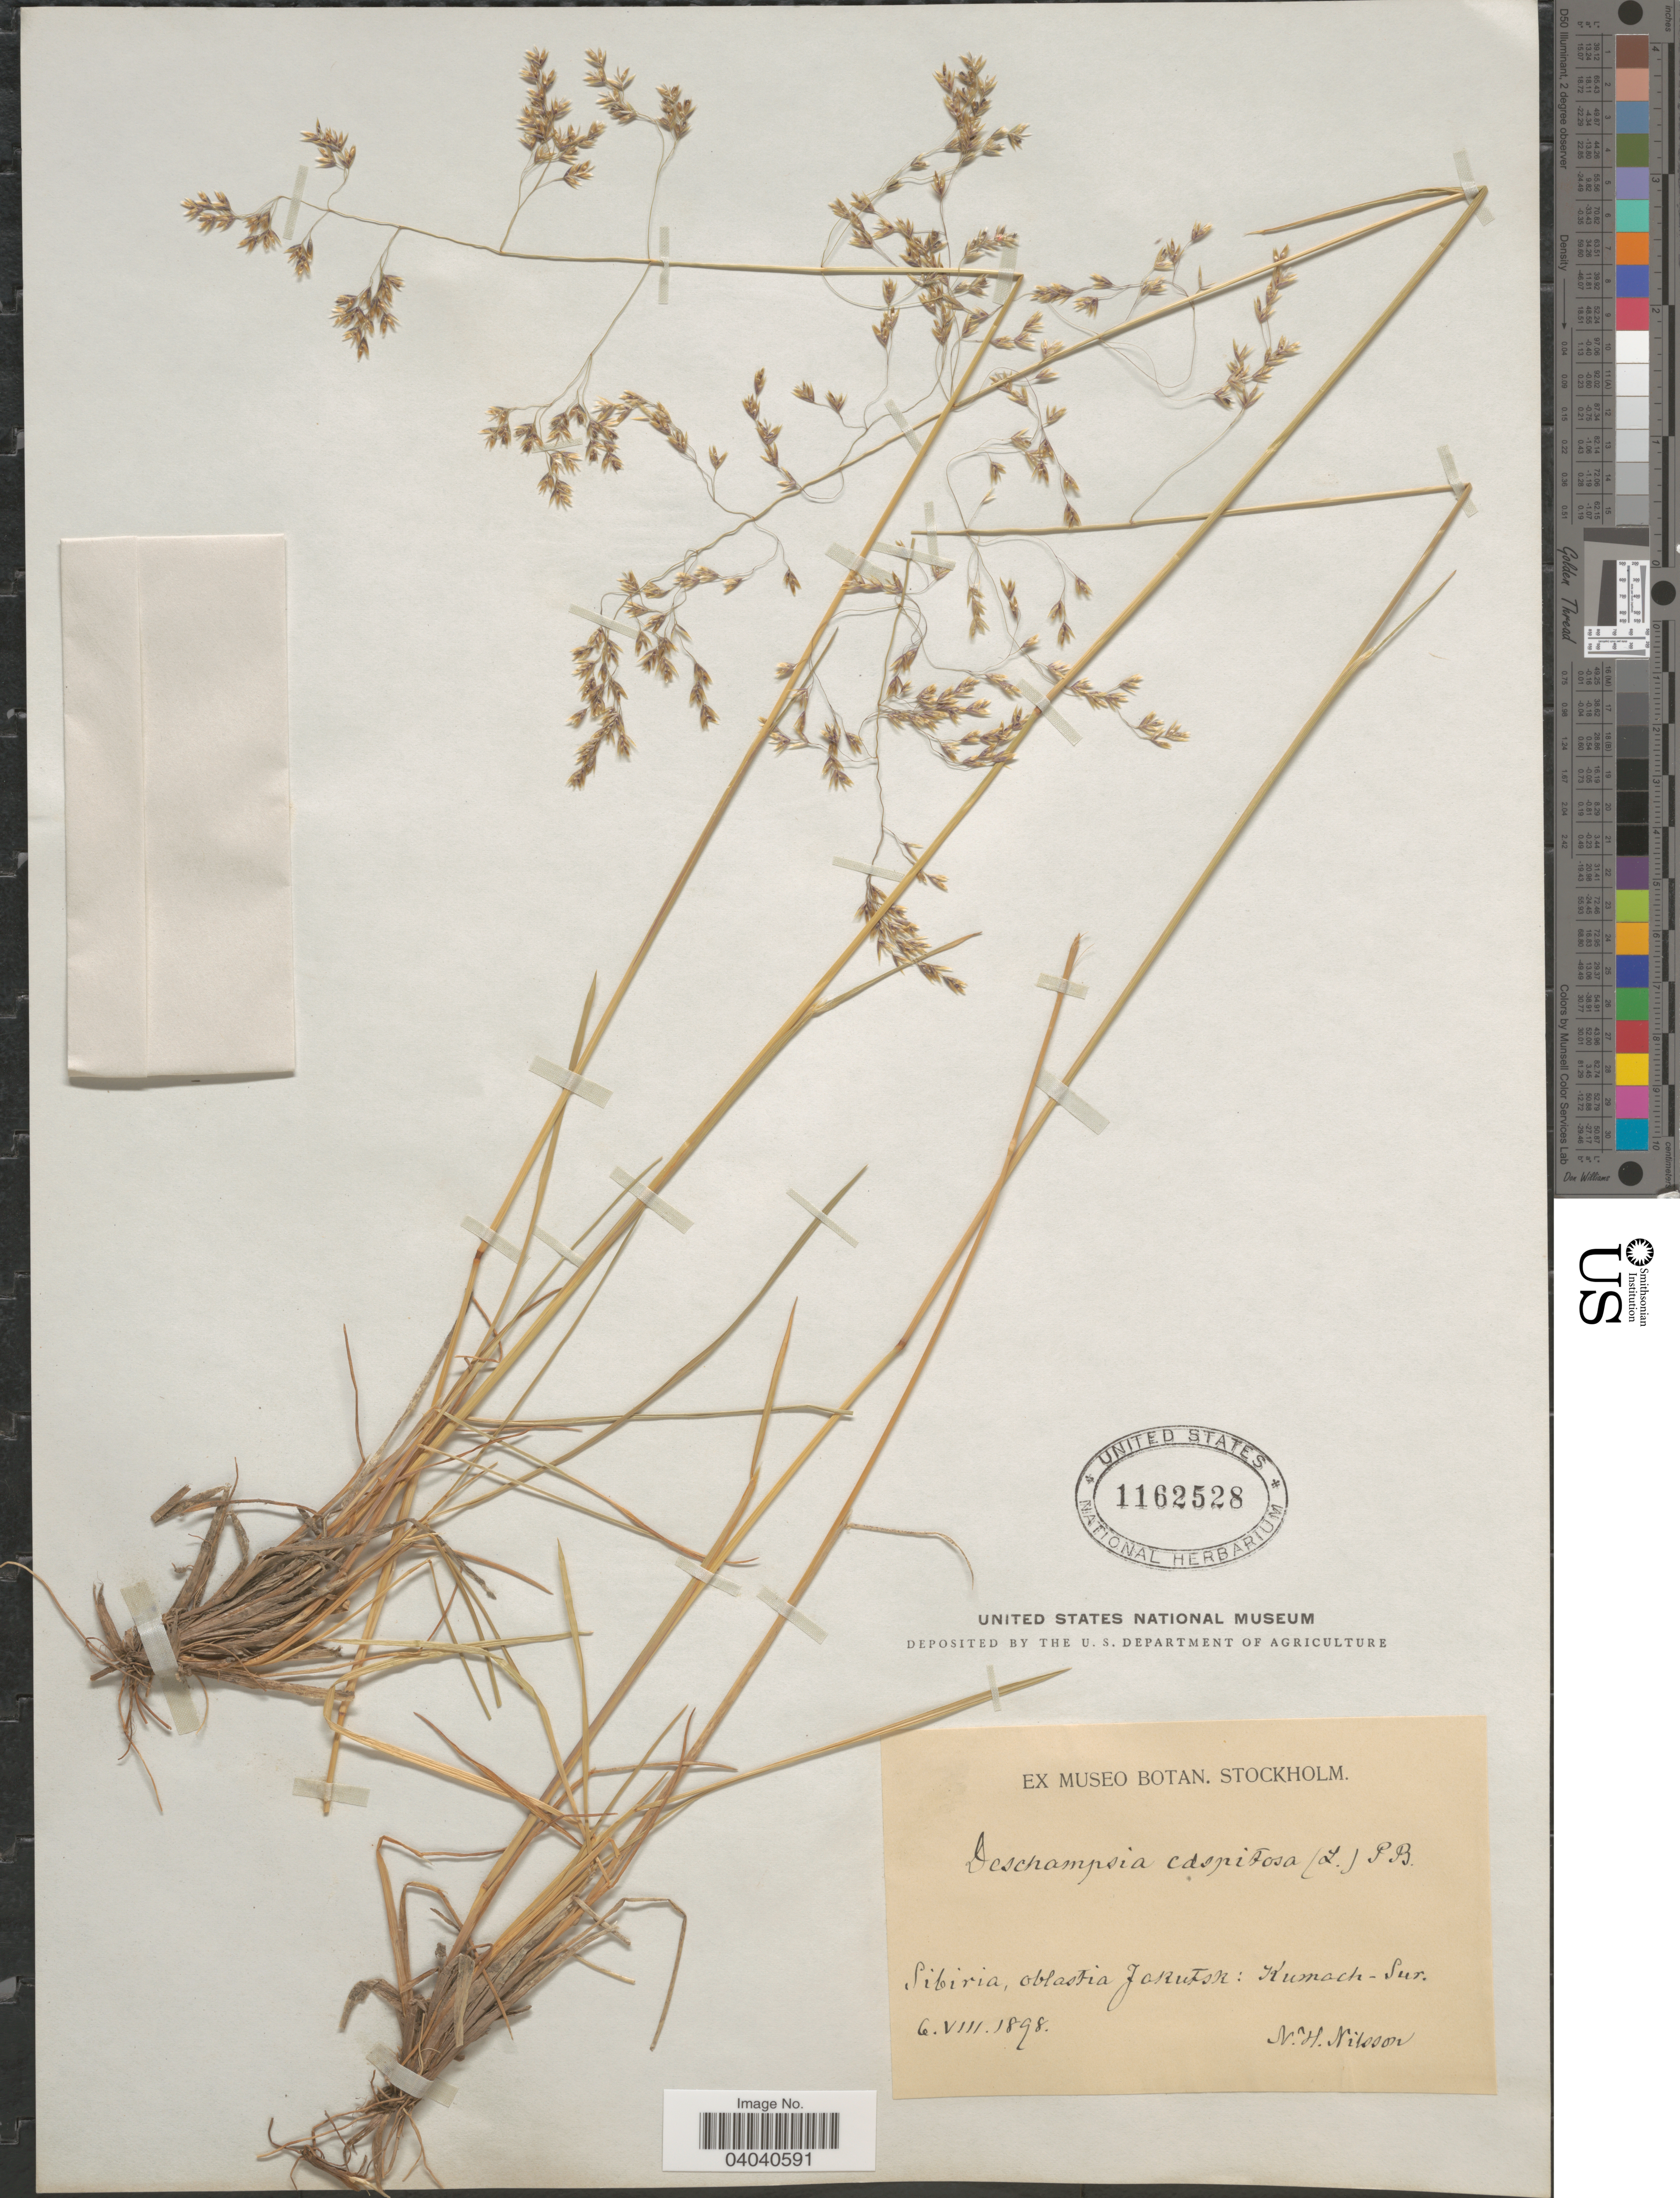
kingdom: Plantae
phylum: Tracheophyta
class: Liliopsida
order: Poales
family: Poaceae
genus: Deschampsia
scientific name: Deschampsia cespitosa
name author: (L.) P. Beauv.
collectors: N. H. Nilsson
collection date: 1898-08-06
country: Russian Federation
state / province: Sakha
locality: Sibiria, oblastia Jakutsk: Kumach-Sur.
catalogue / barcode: US 1162528